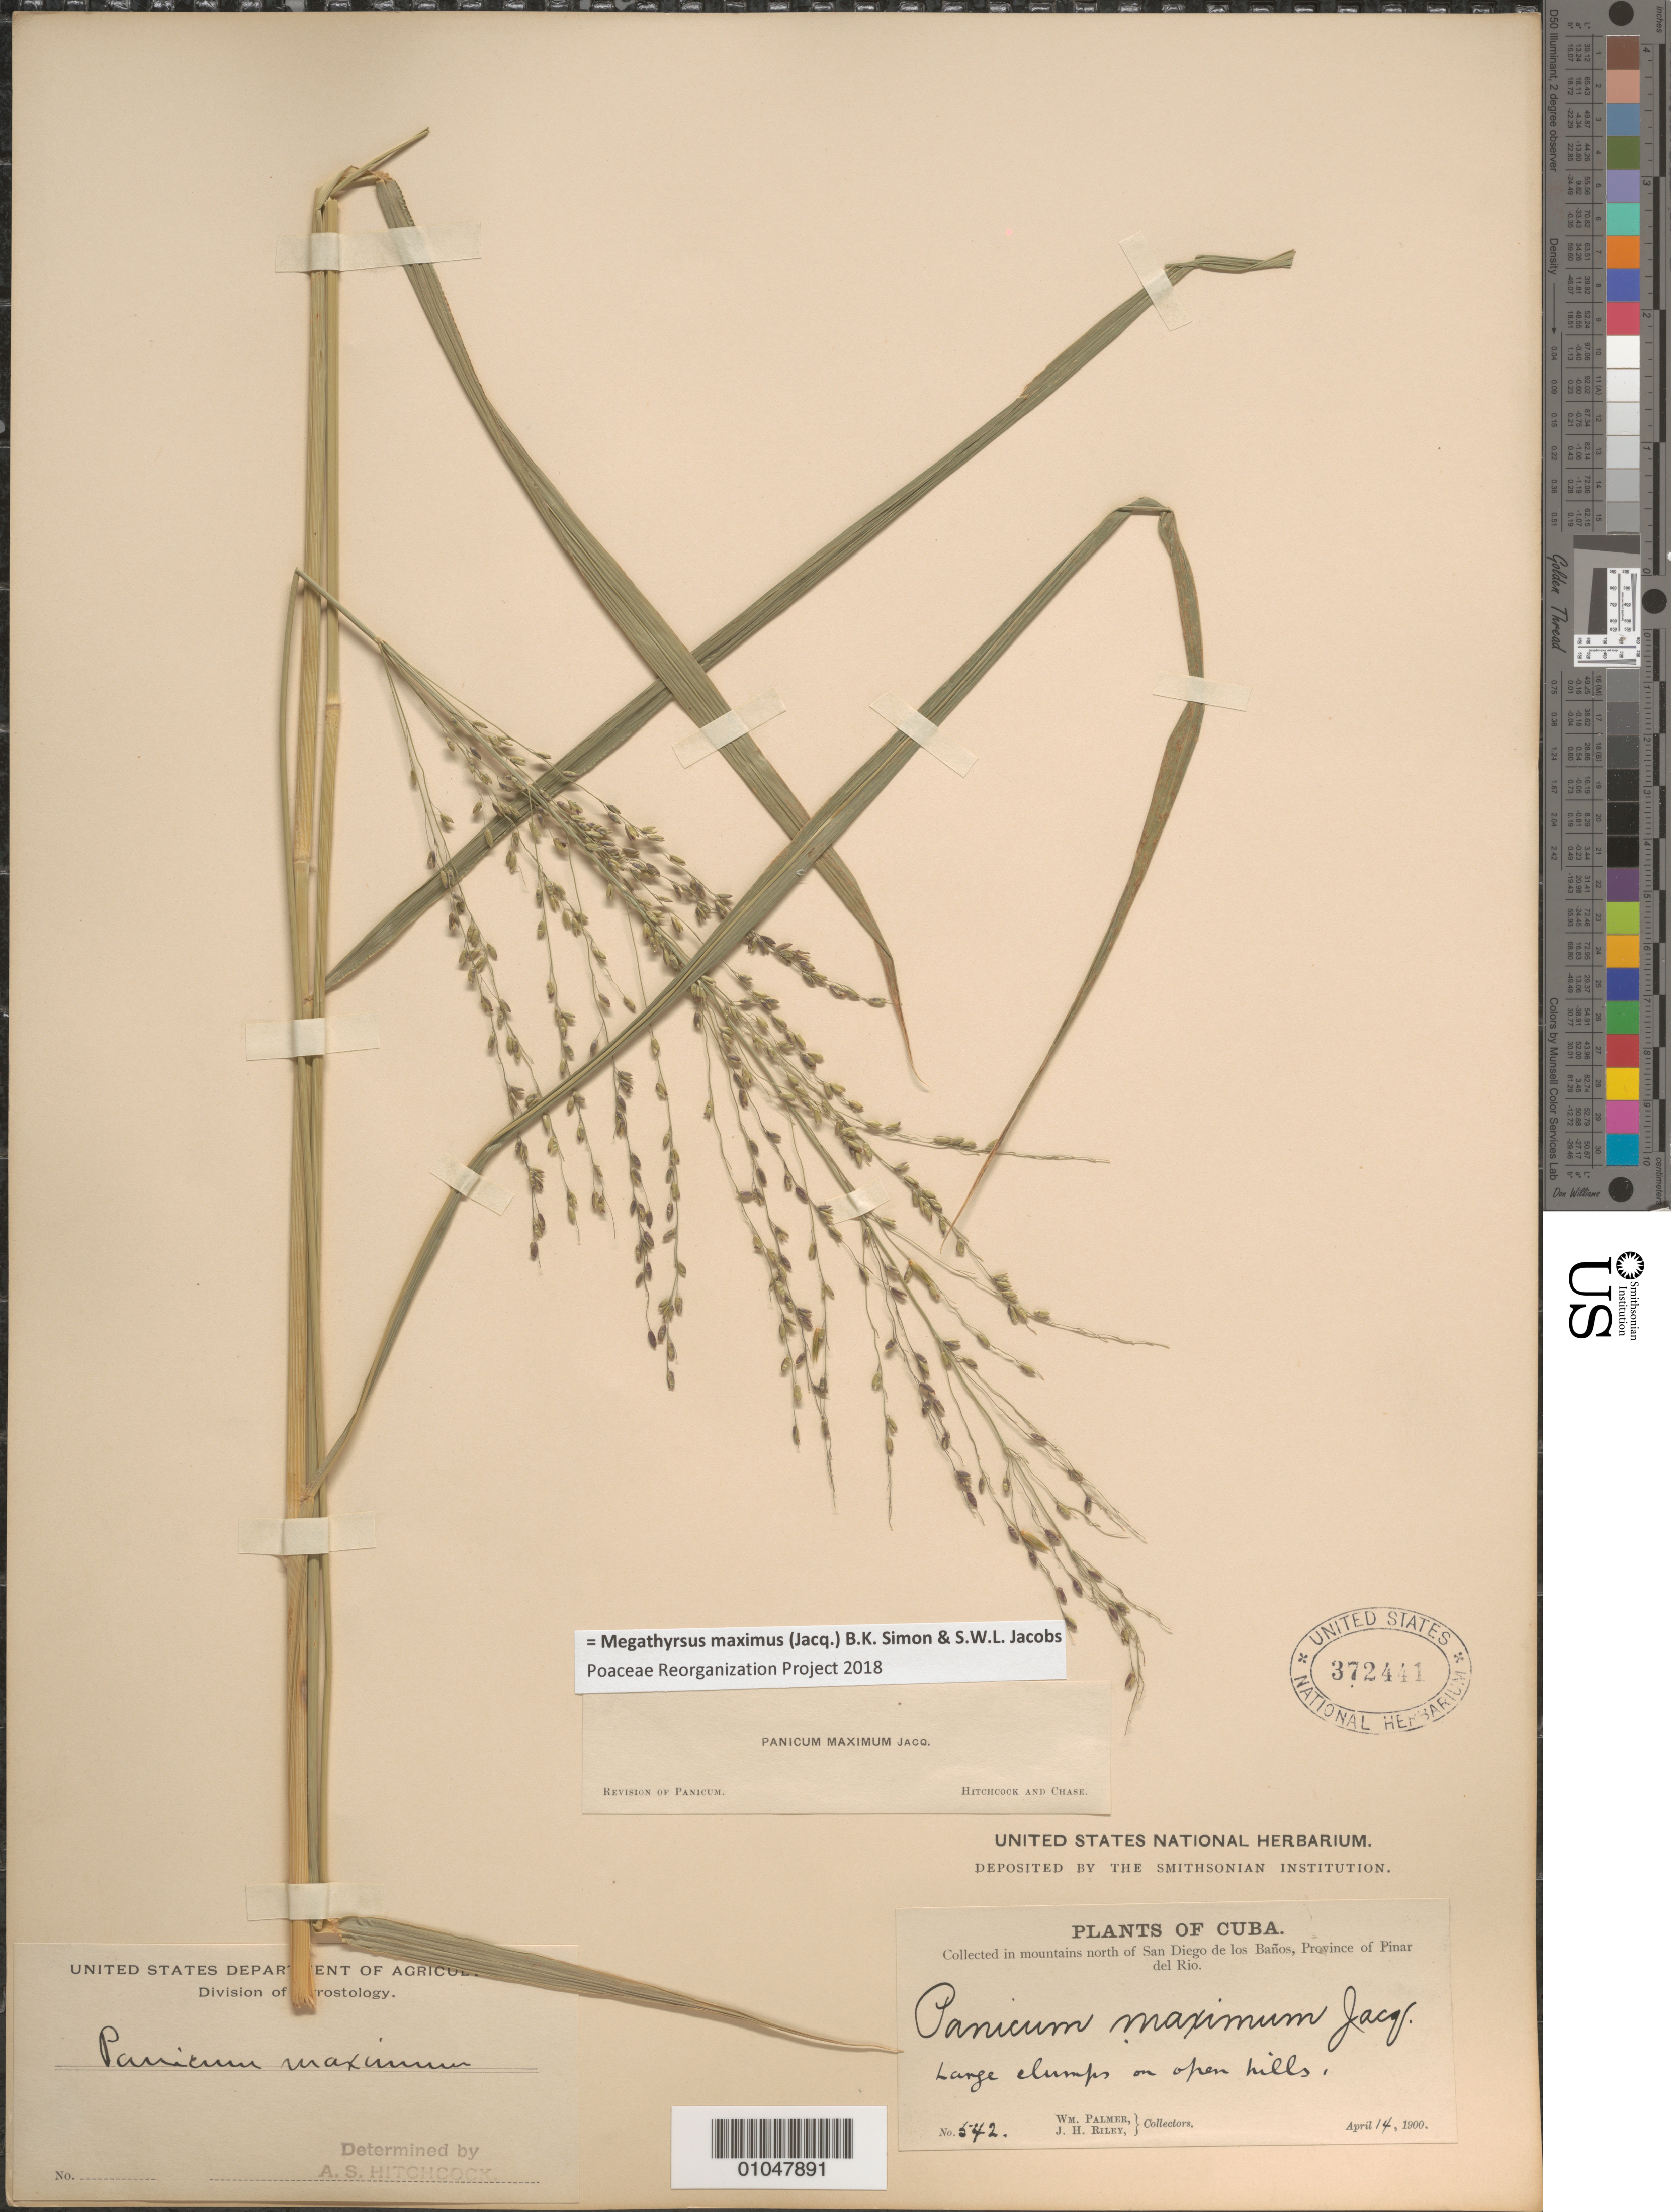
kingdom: Plantae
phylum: Tracheophyta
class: Liliopsida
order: Poales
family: Poaceae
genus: Panicum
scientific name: Panicum maximum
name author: Jacq.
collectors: W. Palmer & J. H. Riley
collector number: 542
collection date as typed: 14 Apr 1900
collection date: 1900-04-14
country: Cuba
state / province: Pinar del Rio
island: Cuba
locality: Collected in mtns N of San Diego de los Banos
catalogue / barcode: US 372441